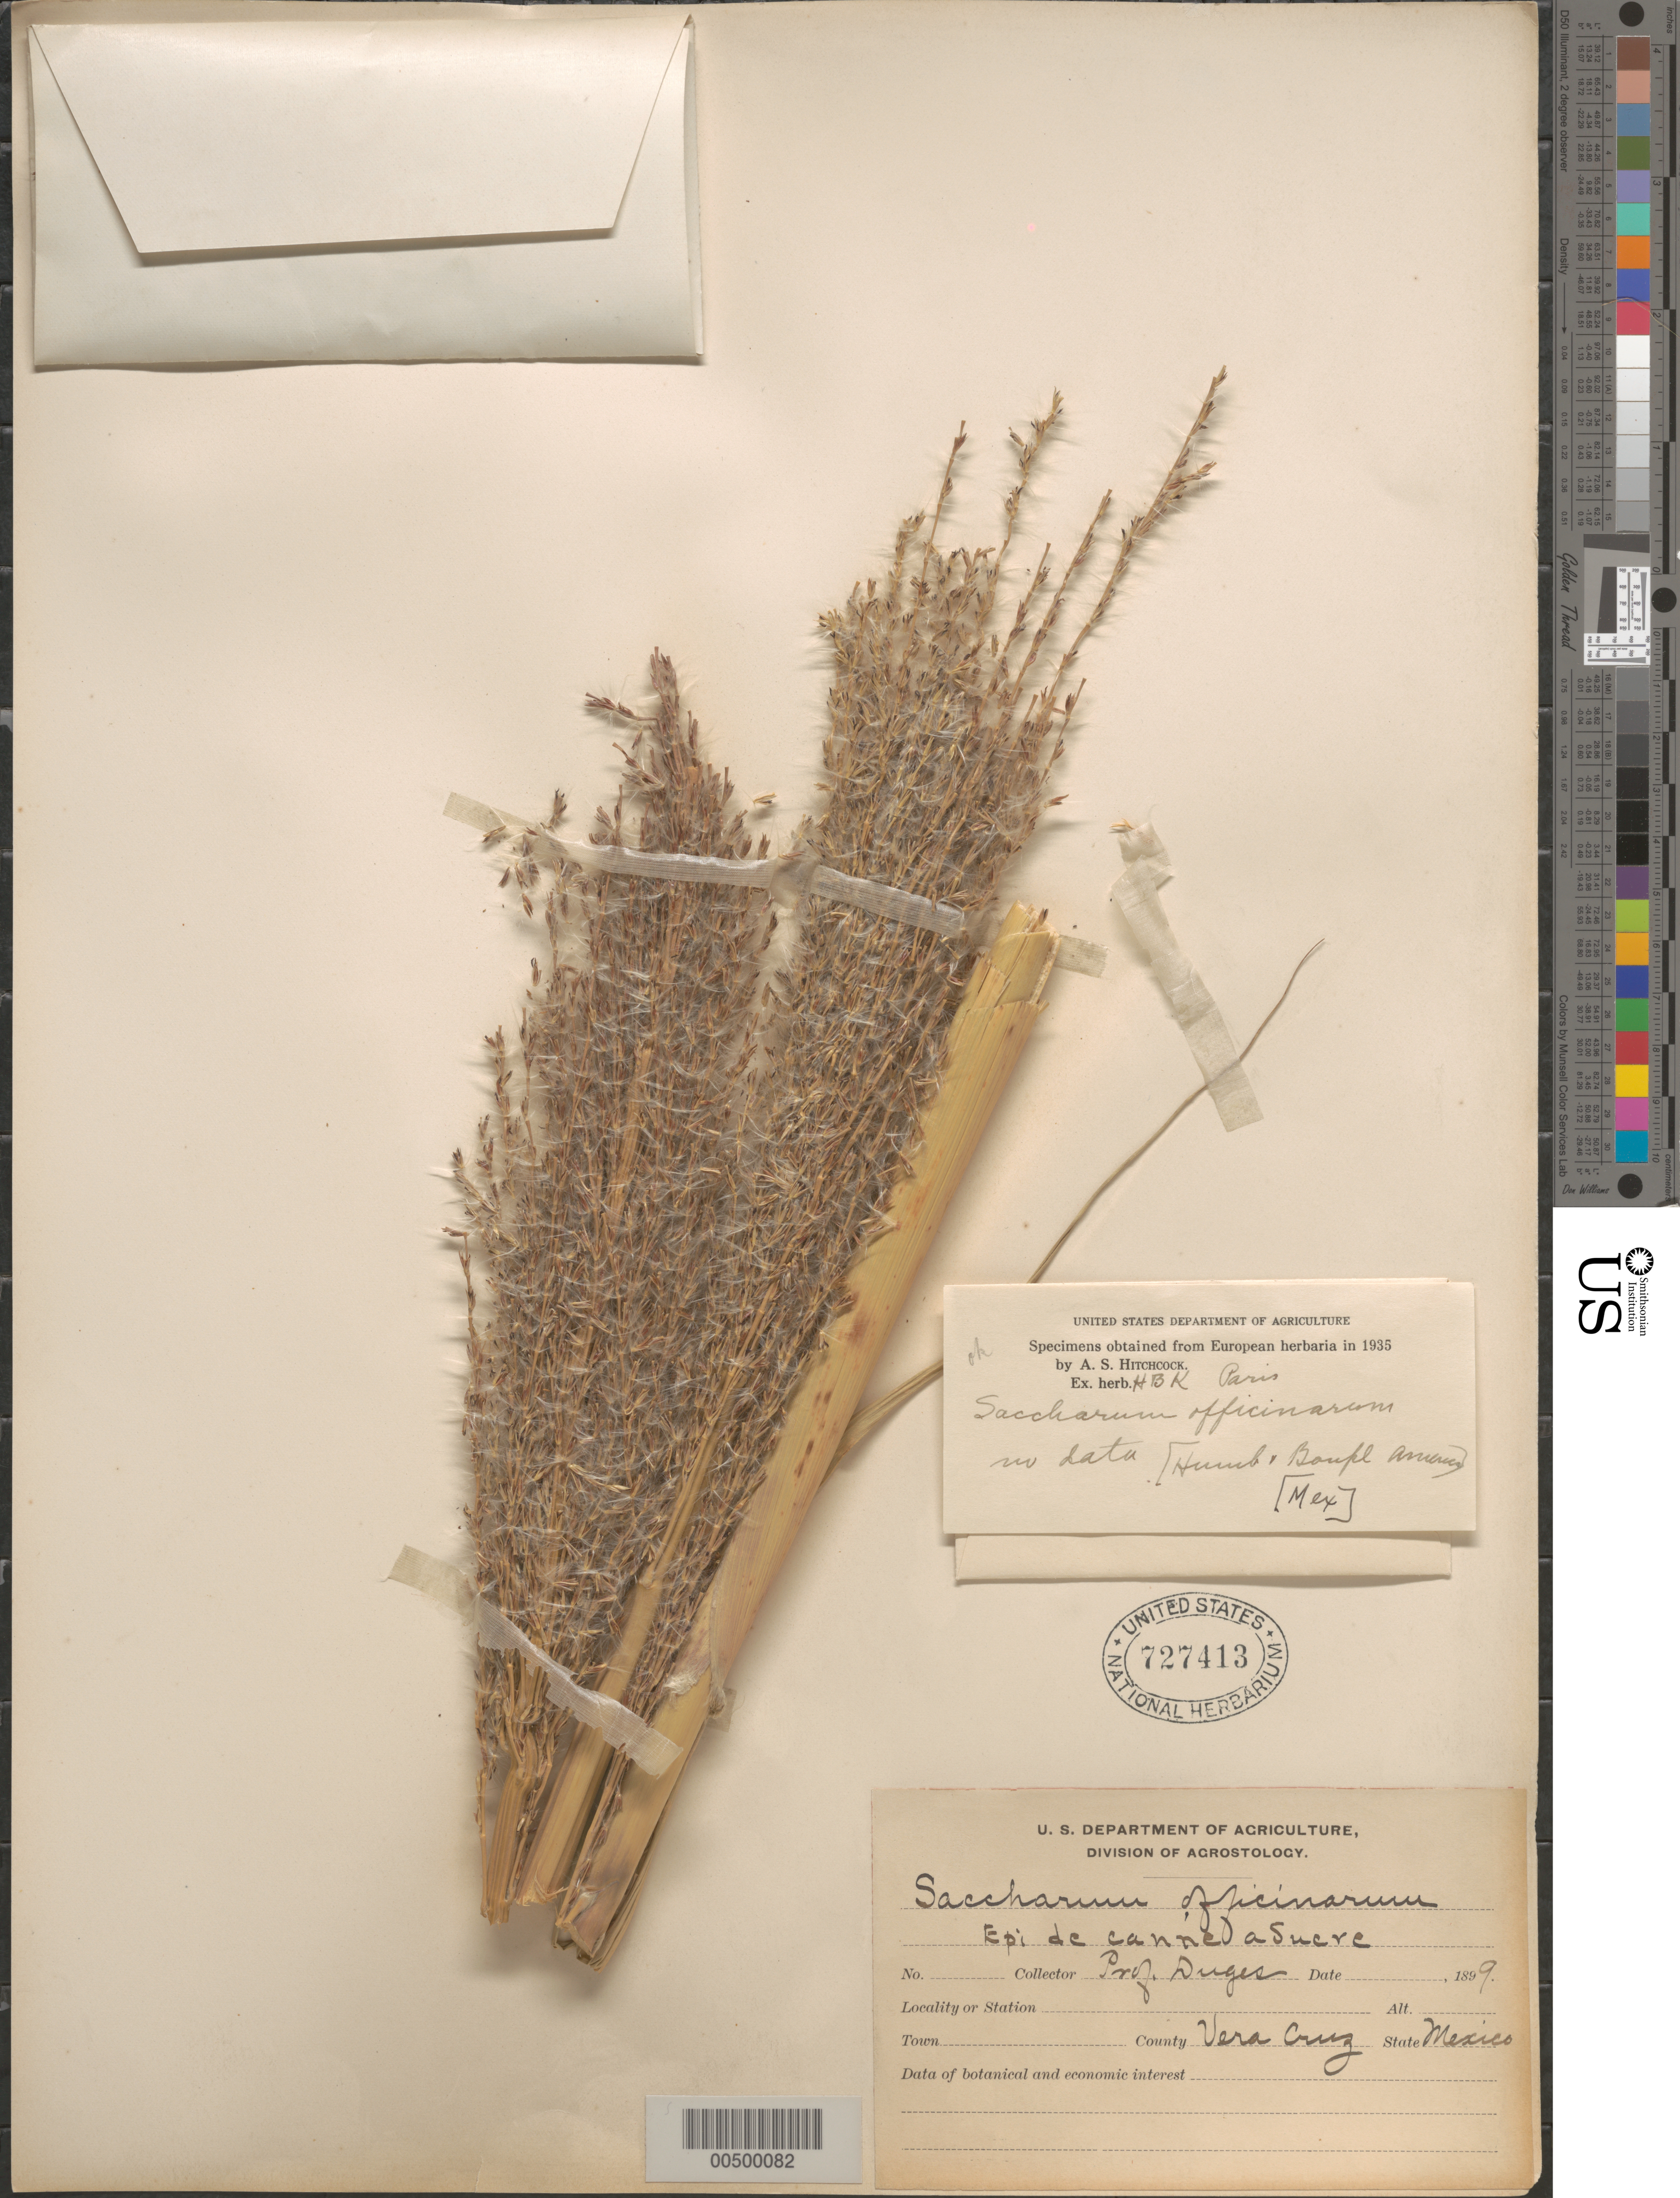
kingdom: Plantae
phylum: Tracheophyta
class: Liliopsida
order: Poales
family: Poaceae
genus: Saccharum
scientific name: Saccharum officinarum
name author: L.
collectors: -. Duges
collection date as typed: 1899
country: Mexico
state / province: Veracruz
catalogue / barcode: US 727413